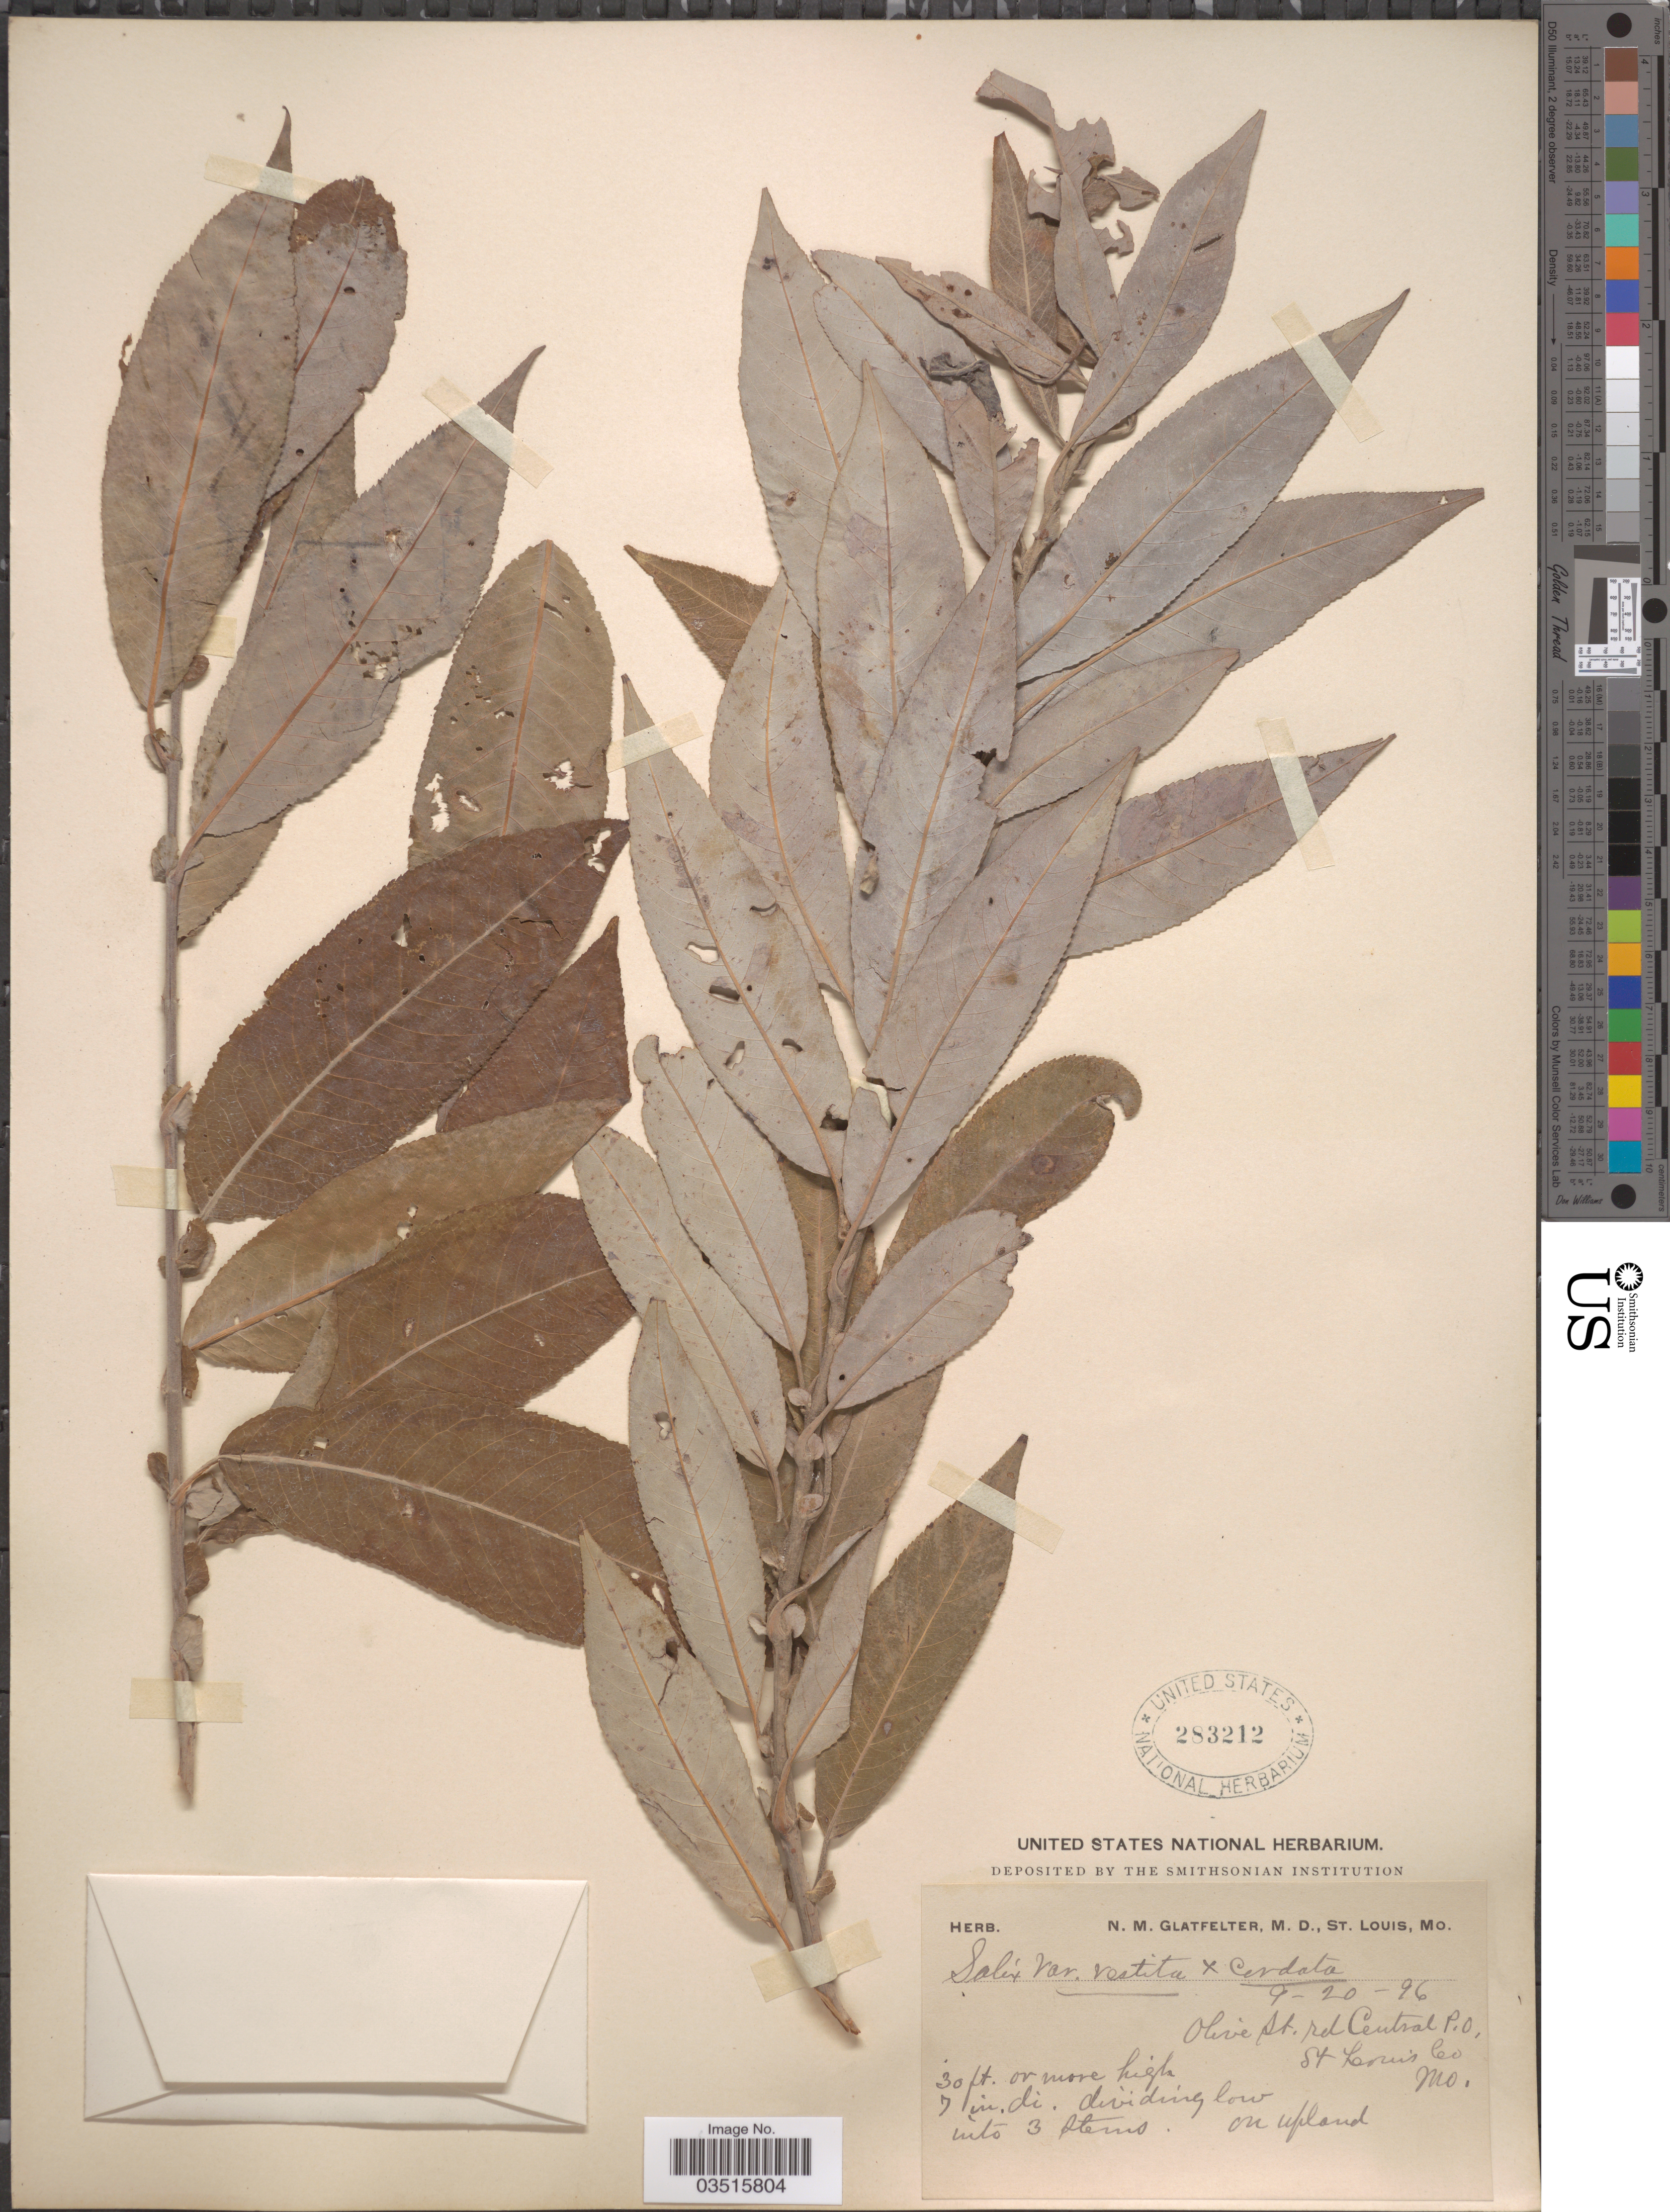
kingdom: Plantae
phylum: Tracheophyta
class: Magnoliopsida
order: Malpighiales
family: Salicaceae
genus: Salix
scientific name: Salix missouriensis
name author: Bebb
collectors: N. M. Glatfelter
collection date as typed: Transcribed d/m/y: 20/9/96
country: United States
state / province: Missouri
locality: Olive St. rd Central P.O., St. Louis Co.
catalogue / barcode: US 283212